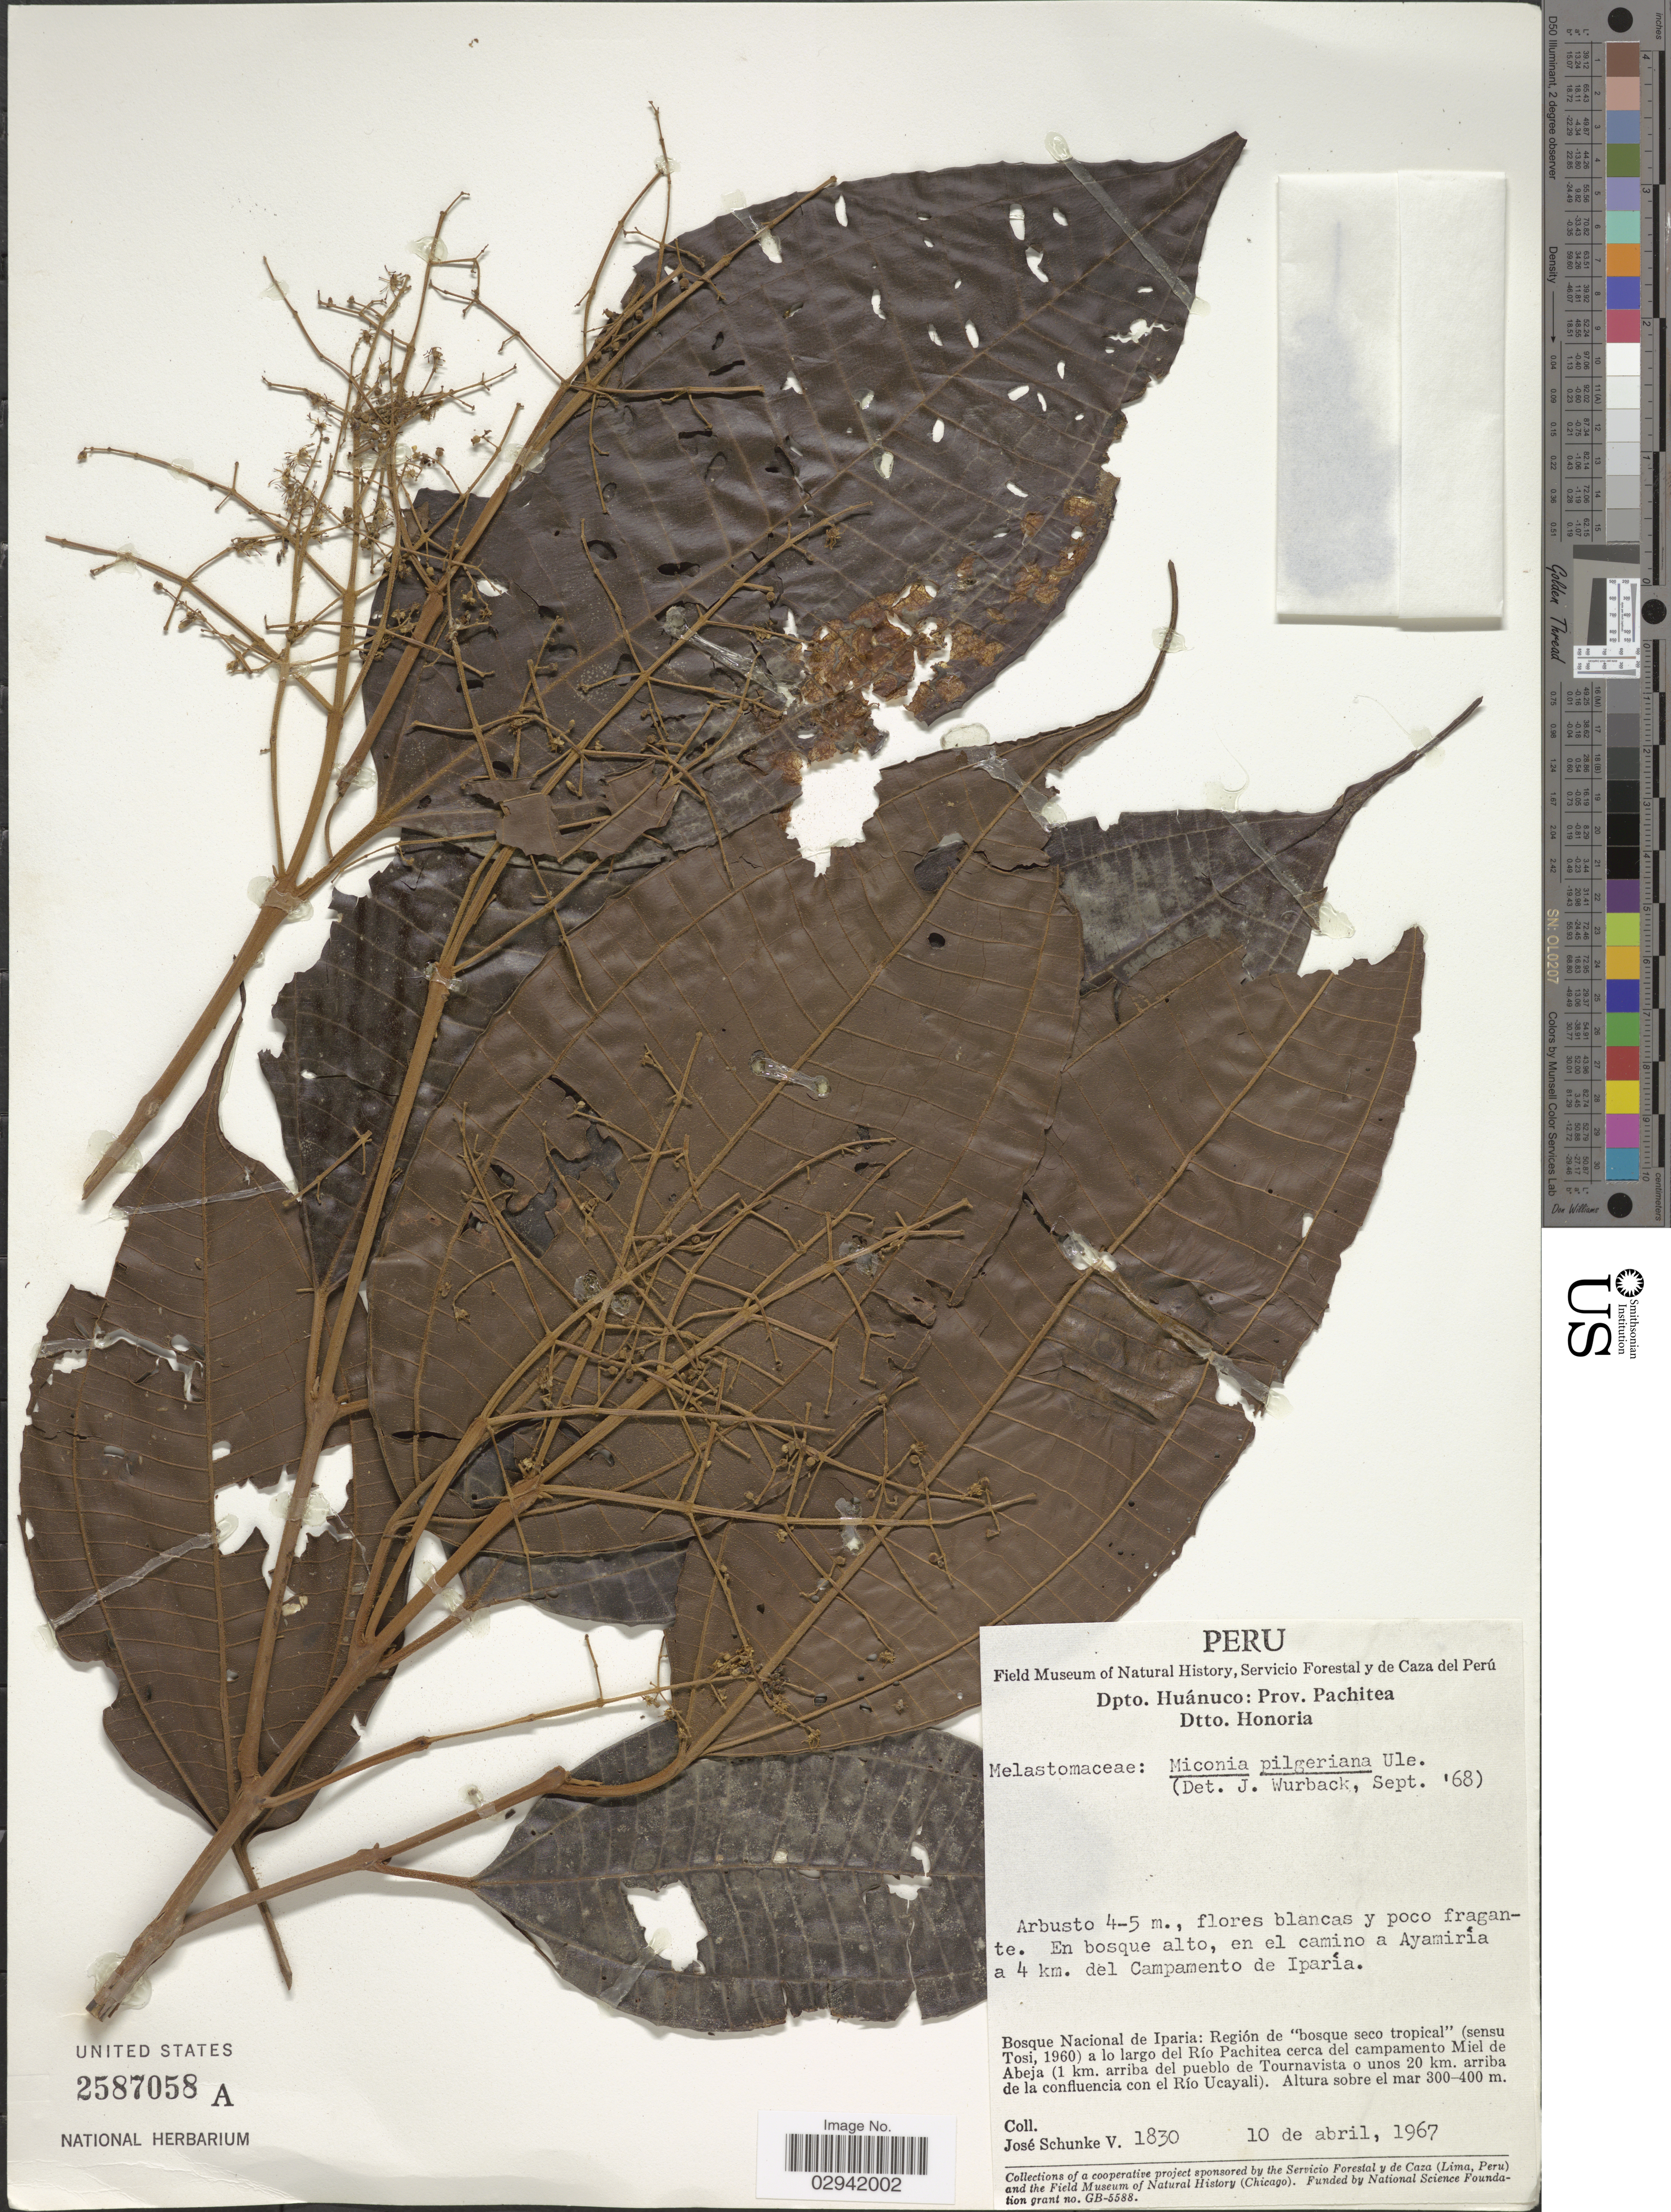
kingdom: Plantae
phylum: Tracheophyta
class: Magnoliopsida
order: Myrtales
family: Melastomataceae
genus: Miconia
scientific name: Miconia pilgeriana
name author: Ule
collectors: J. Schunke Vigo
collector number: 1830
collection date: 1967-04-10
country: Peru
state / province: Huánuco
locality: Dpto. Huánuco: Prov. Pachitea. Dtto. Honoria. En el camino a Ayamiría a 4 km. del Campamento de Iparía. Bosque Nacional de Iparia: Región de "bosque seco tropical" (sensu Tosi, 1960) a lo largo del Río Pachitea cerca del campamento Miel de Abeja (1 km. arriba del pueblo de Tournavista o unos 20 km. arriba de la confluencia con el Río Ucayali).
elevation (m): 300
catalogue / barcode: US 2587058A